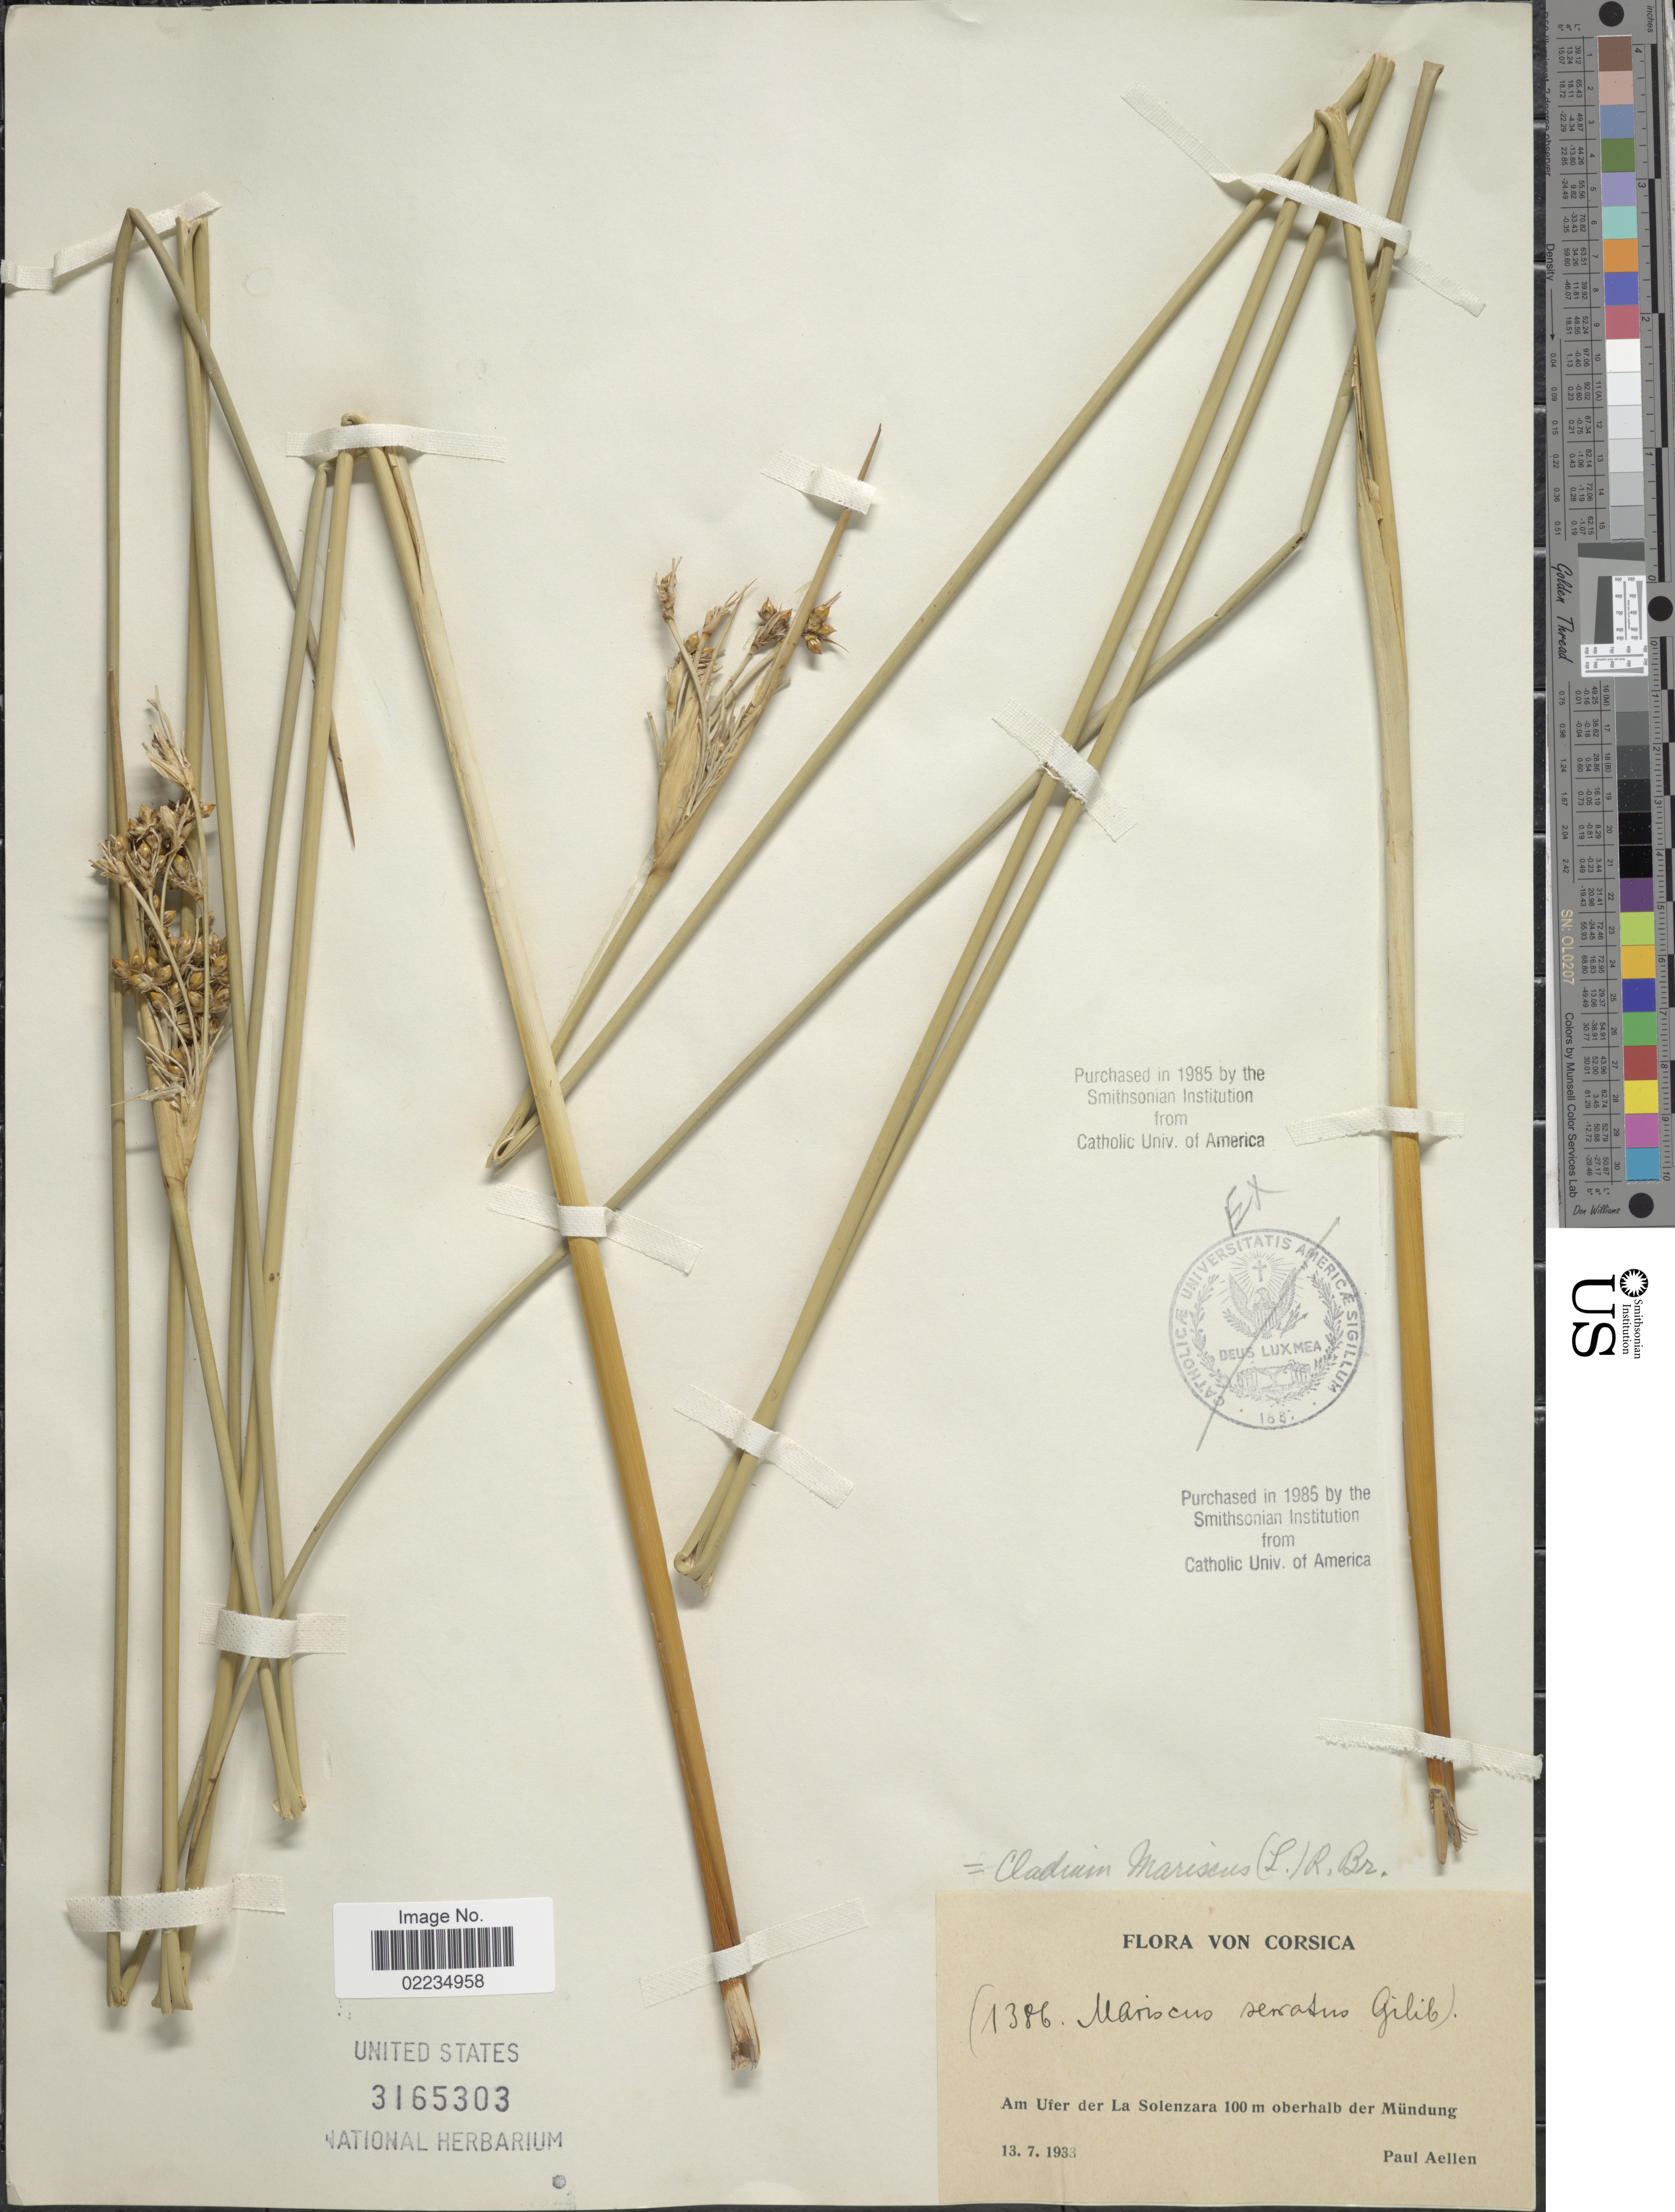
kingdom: Plantae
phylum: Tracheophyta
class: Liliopsida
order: Poales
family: Cyperaceae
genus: Cladium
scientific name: Cladium mariscus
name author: (L.) Pohl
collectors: P. Aellen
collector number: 1386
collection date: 1933-07-13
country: France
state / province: Corsica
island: Corse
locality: Von Corsica, Am Ufer der La Solenzara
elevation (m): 100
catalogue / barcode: US 3165303